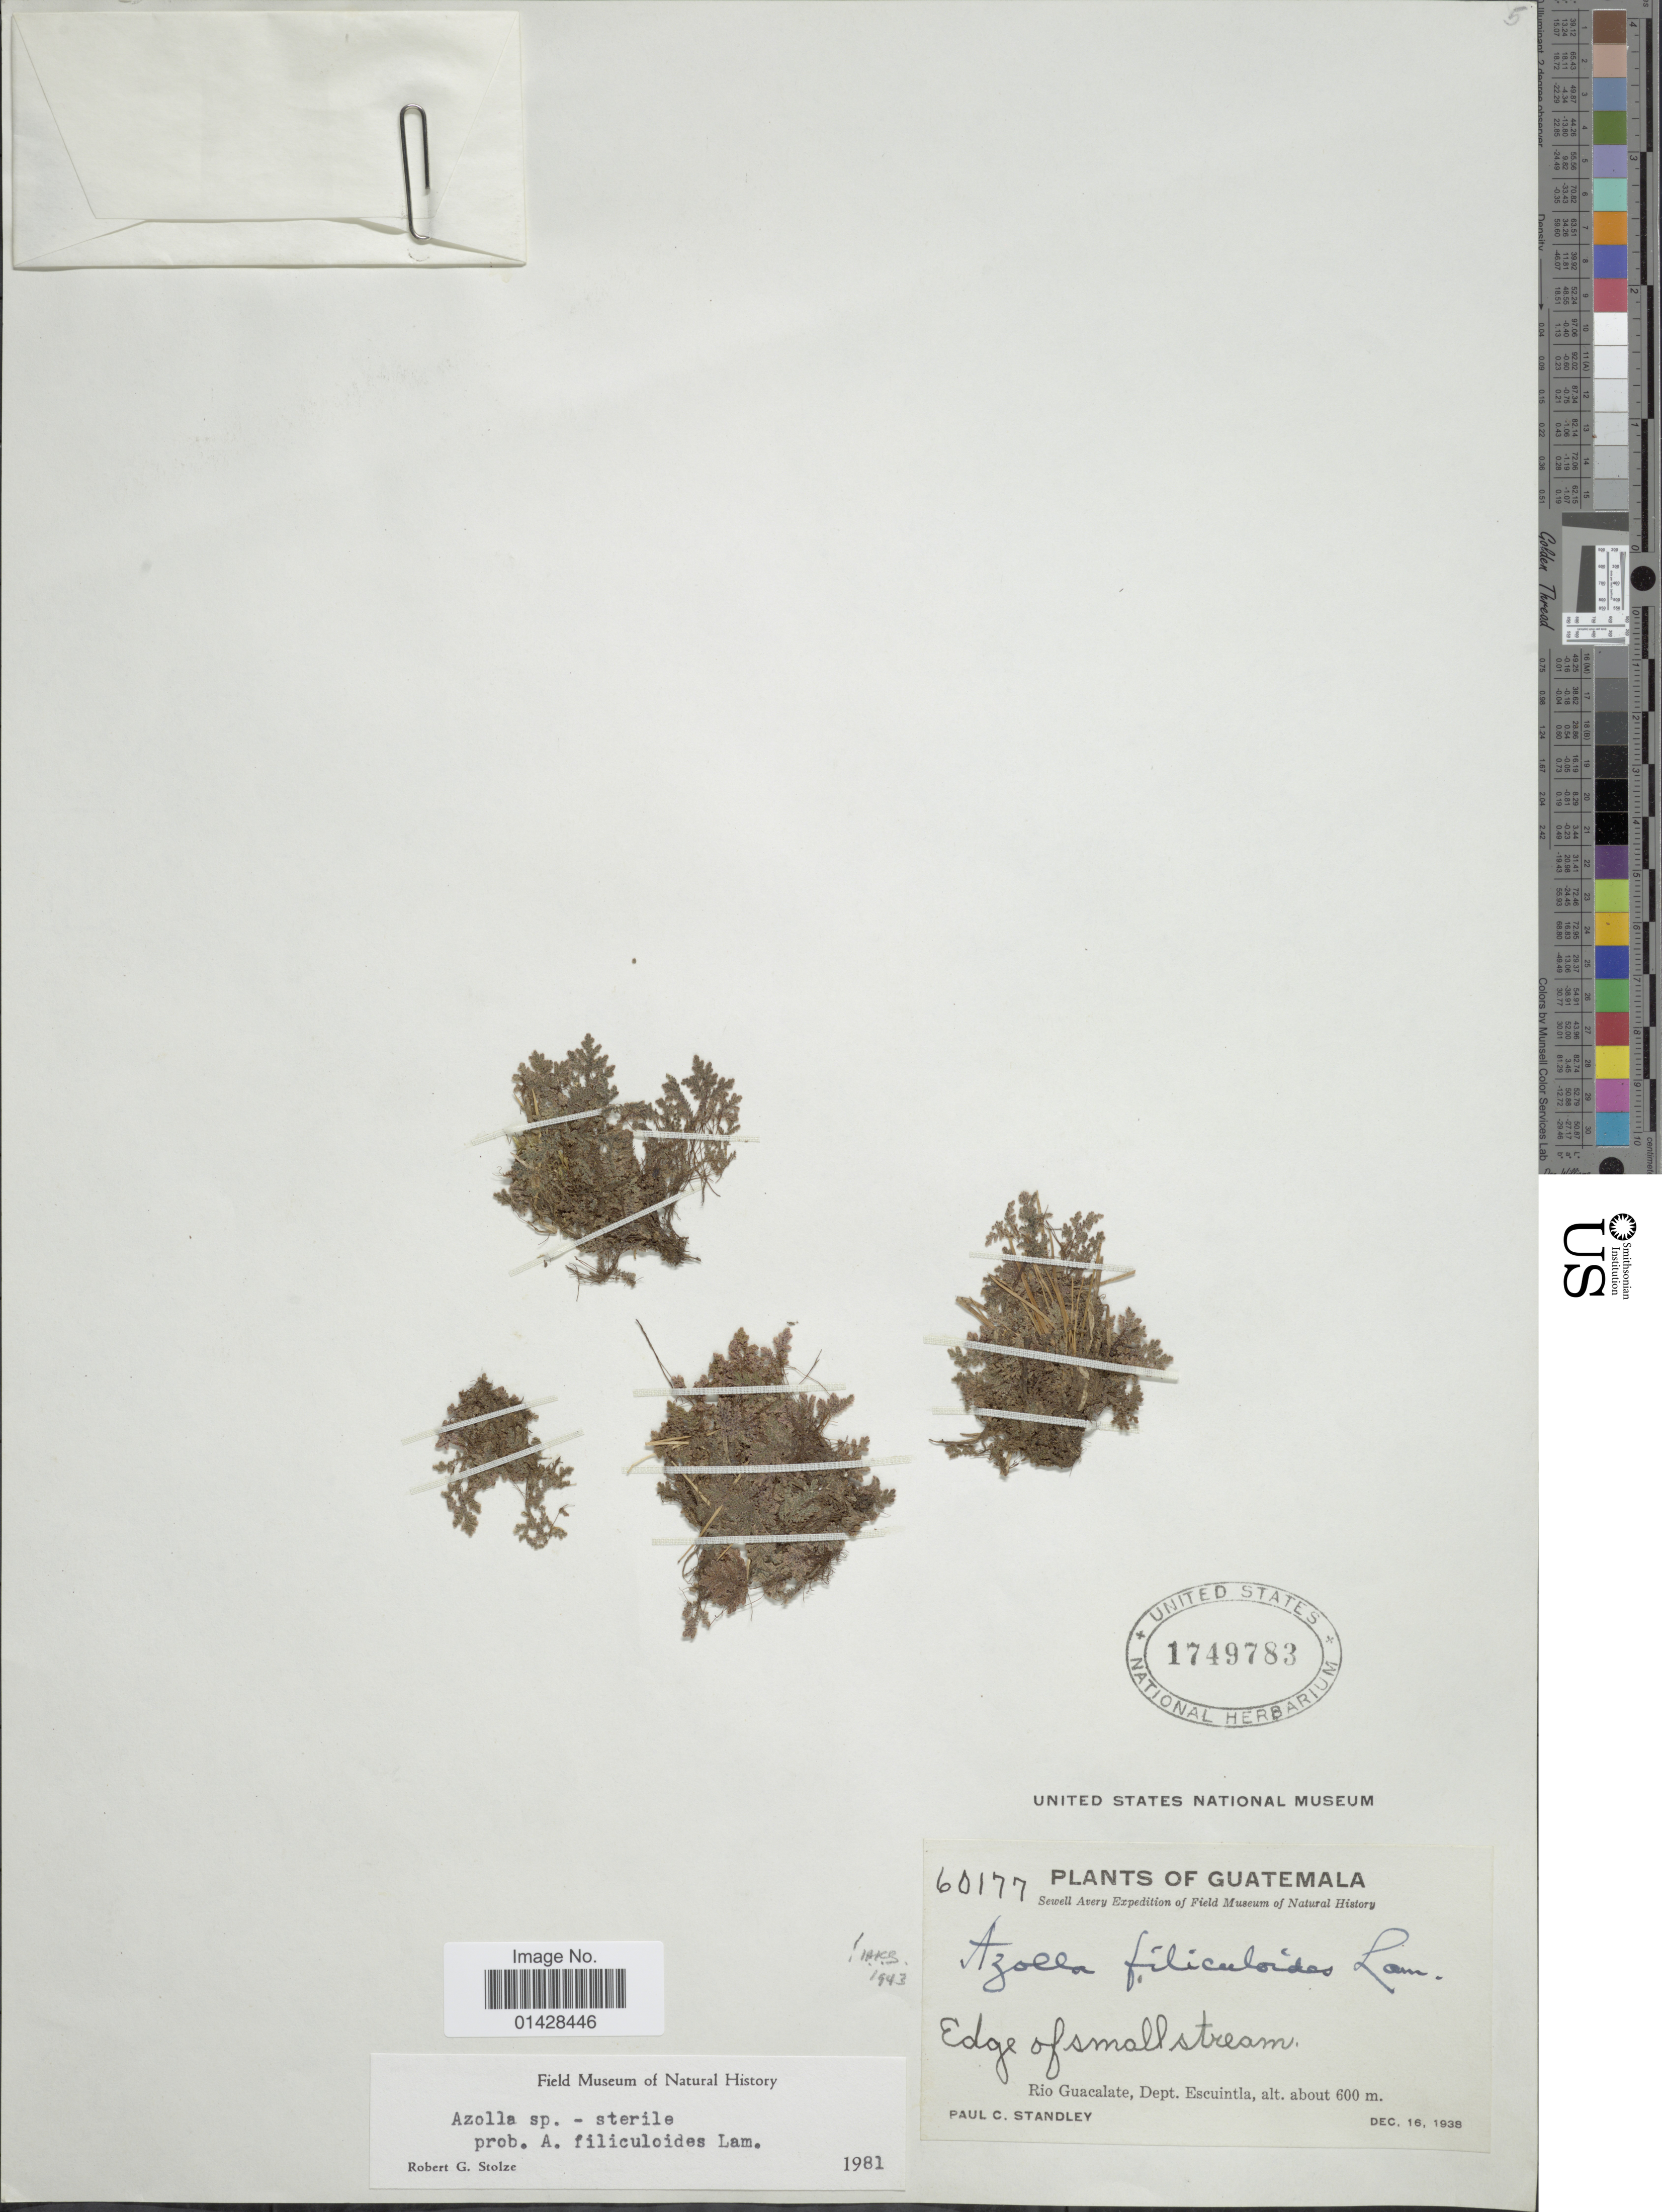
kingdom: Plantae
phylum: Tracheophyta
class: Polypodiopsida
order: Salviniales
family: Salviniaceae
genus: Azolla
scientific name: Azolla filiculoides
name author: Lam.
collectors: P. C. Standley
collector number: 60177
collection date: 1938-12-16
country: Guatemala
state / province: Escuintla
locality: Edge of small stream, Rio Guacalate, Dept. Escuintla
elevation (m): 600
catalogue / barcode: US 1749783